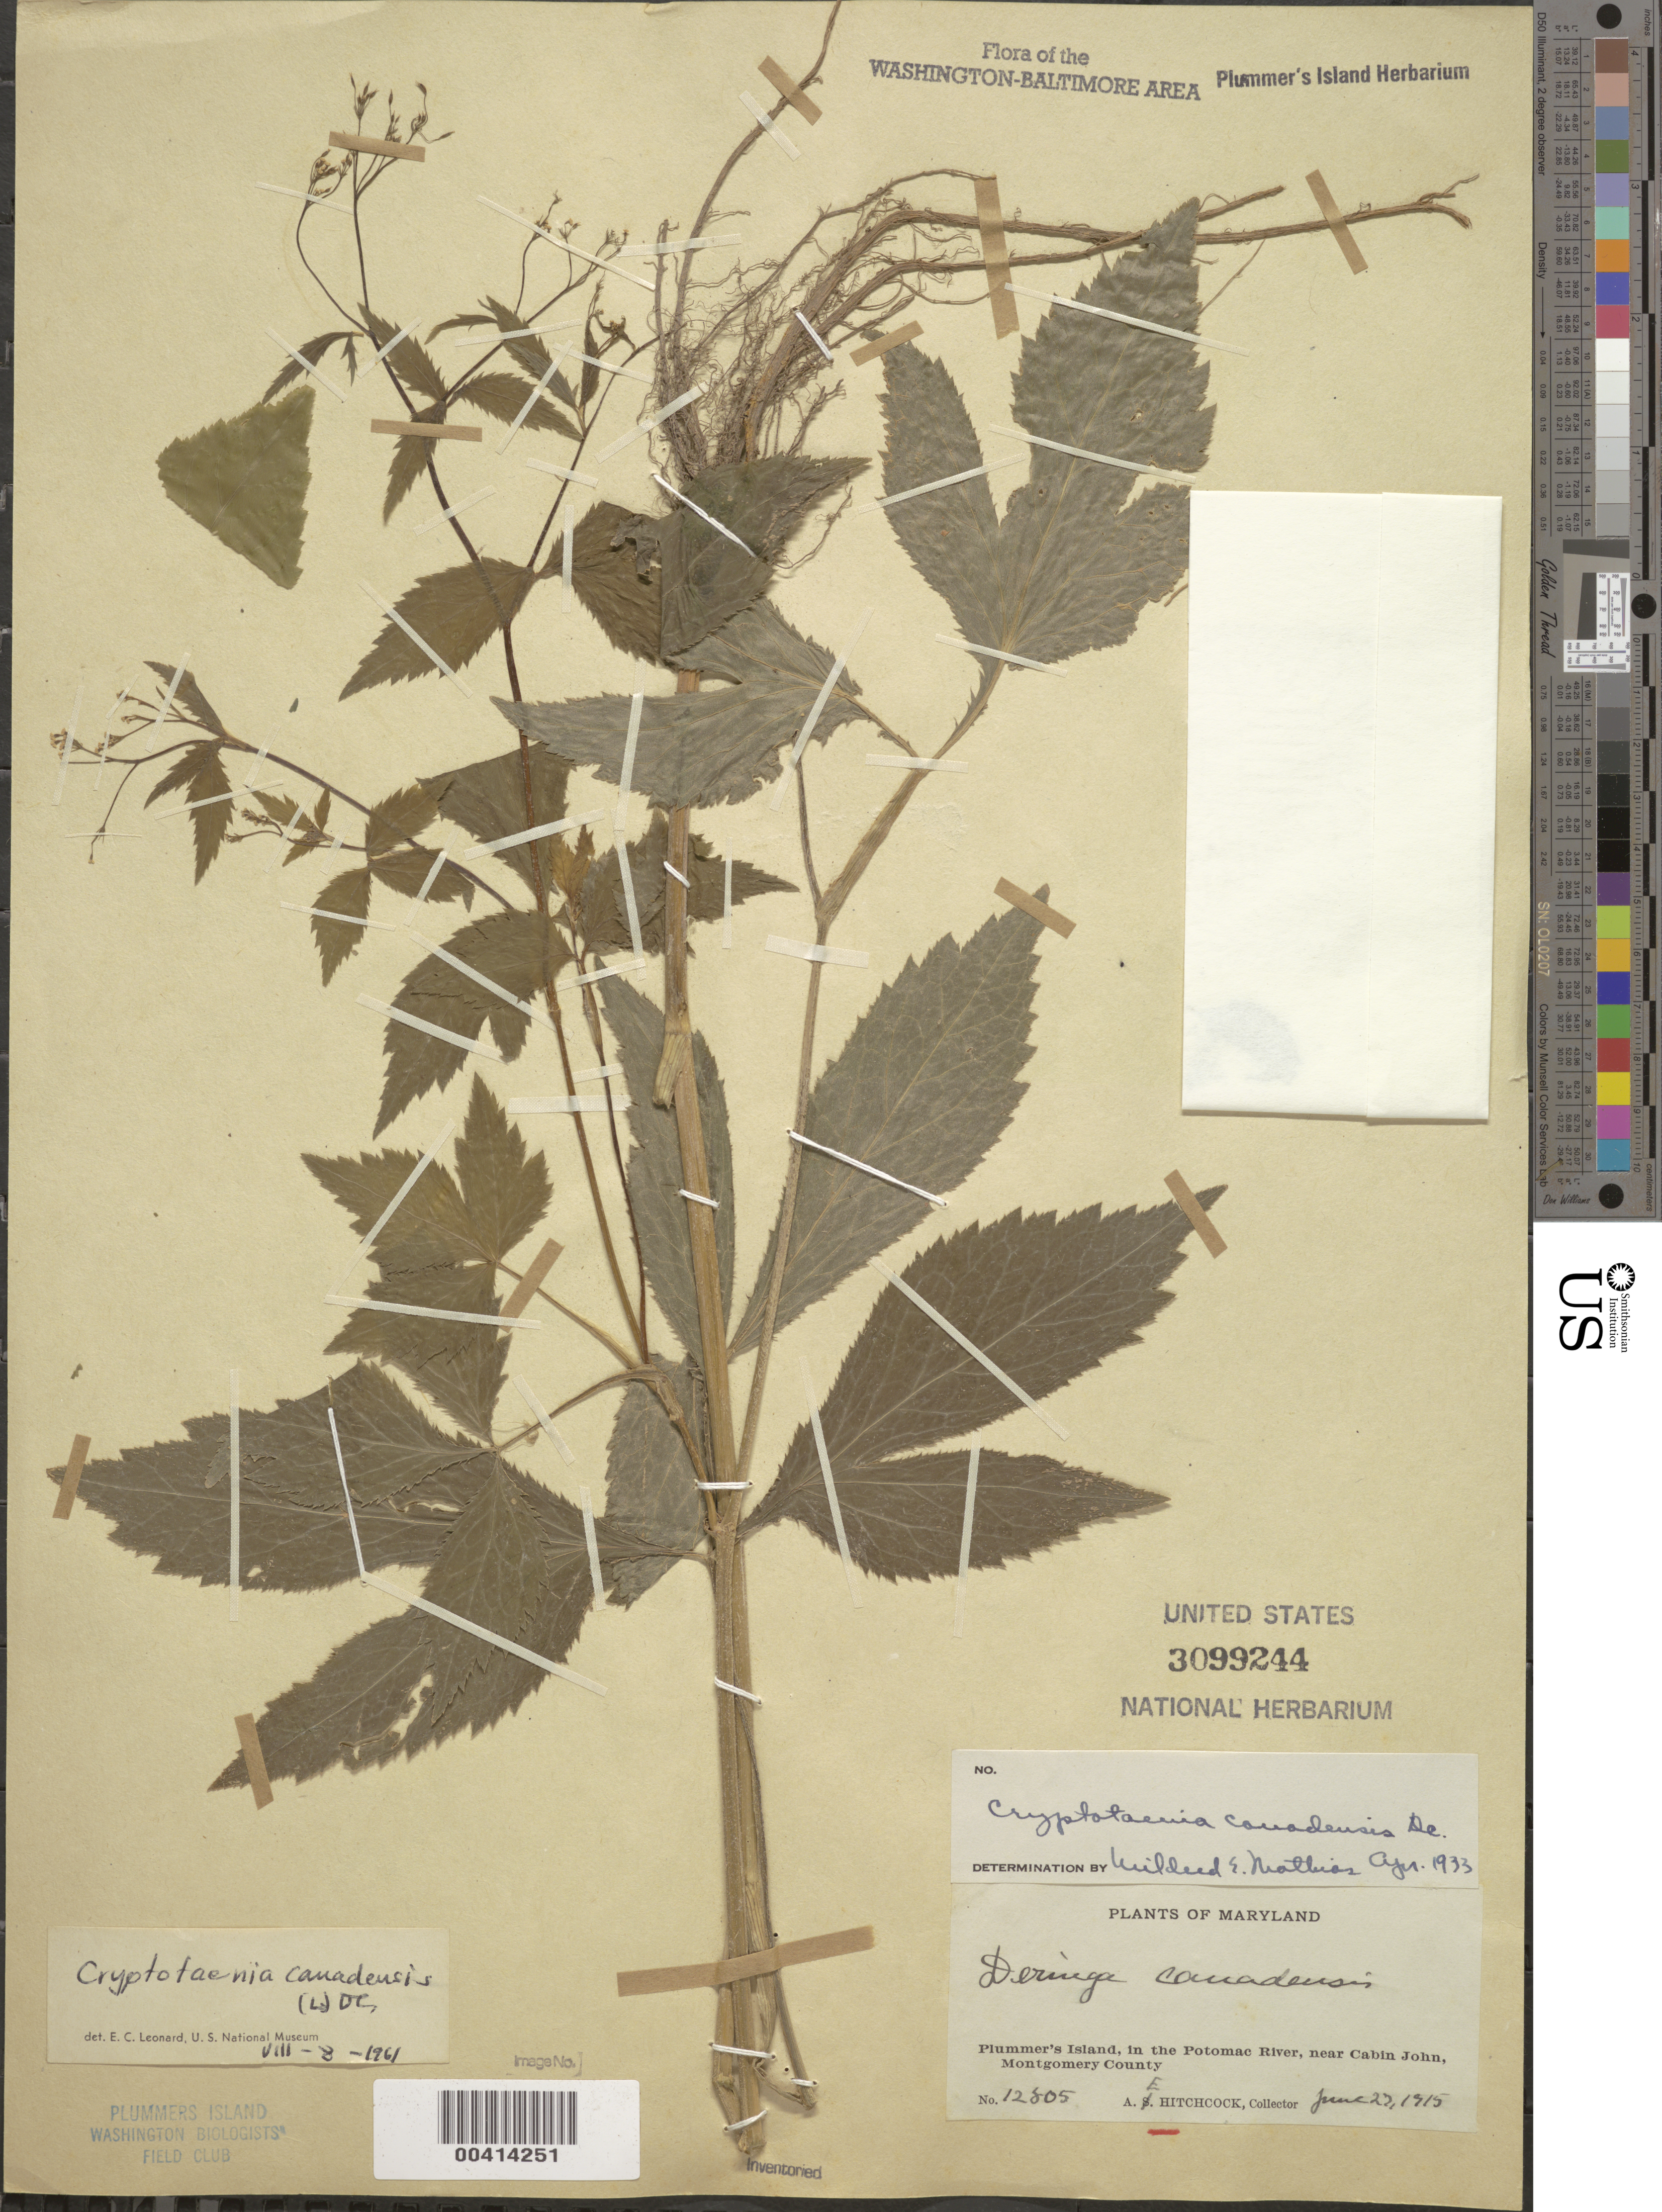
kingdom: Plantae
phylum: Tracheophyta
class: Magnoliopsida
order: Apiales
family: Apiaceae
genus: Cryptotaenia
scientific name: Cryptotaenia canadensis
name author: (L.) DC.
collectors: A. S. Hitchcock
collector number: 12805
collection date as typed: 27 Jun 1915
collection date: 1915-06-27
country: United States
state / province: Maryland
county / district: Montgomery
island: Plummers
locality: Plummer's Island C. & O. Canal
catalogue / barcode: US 3099244